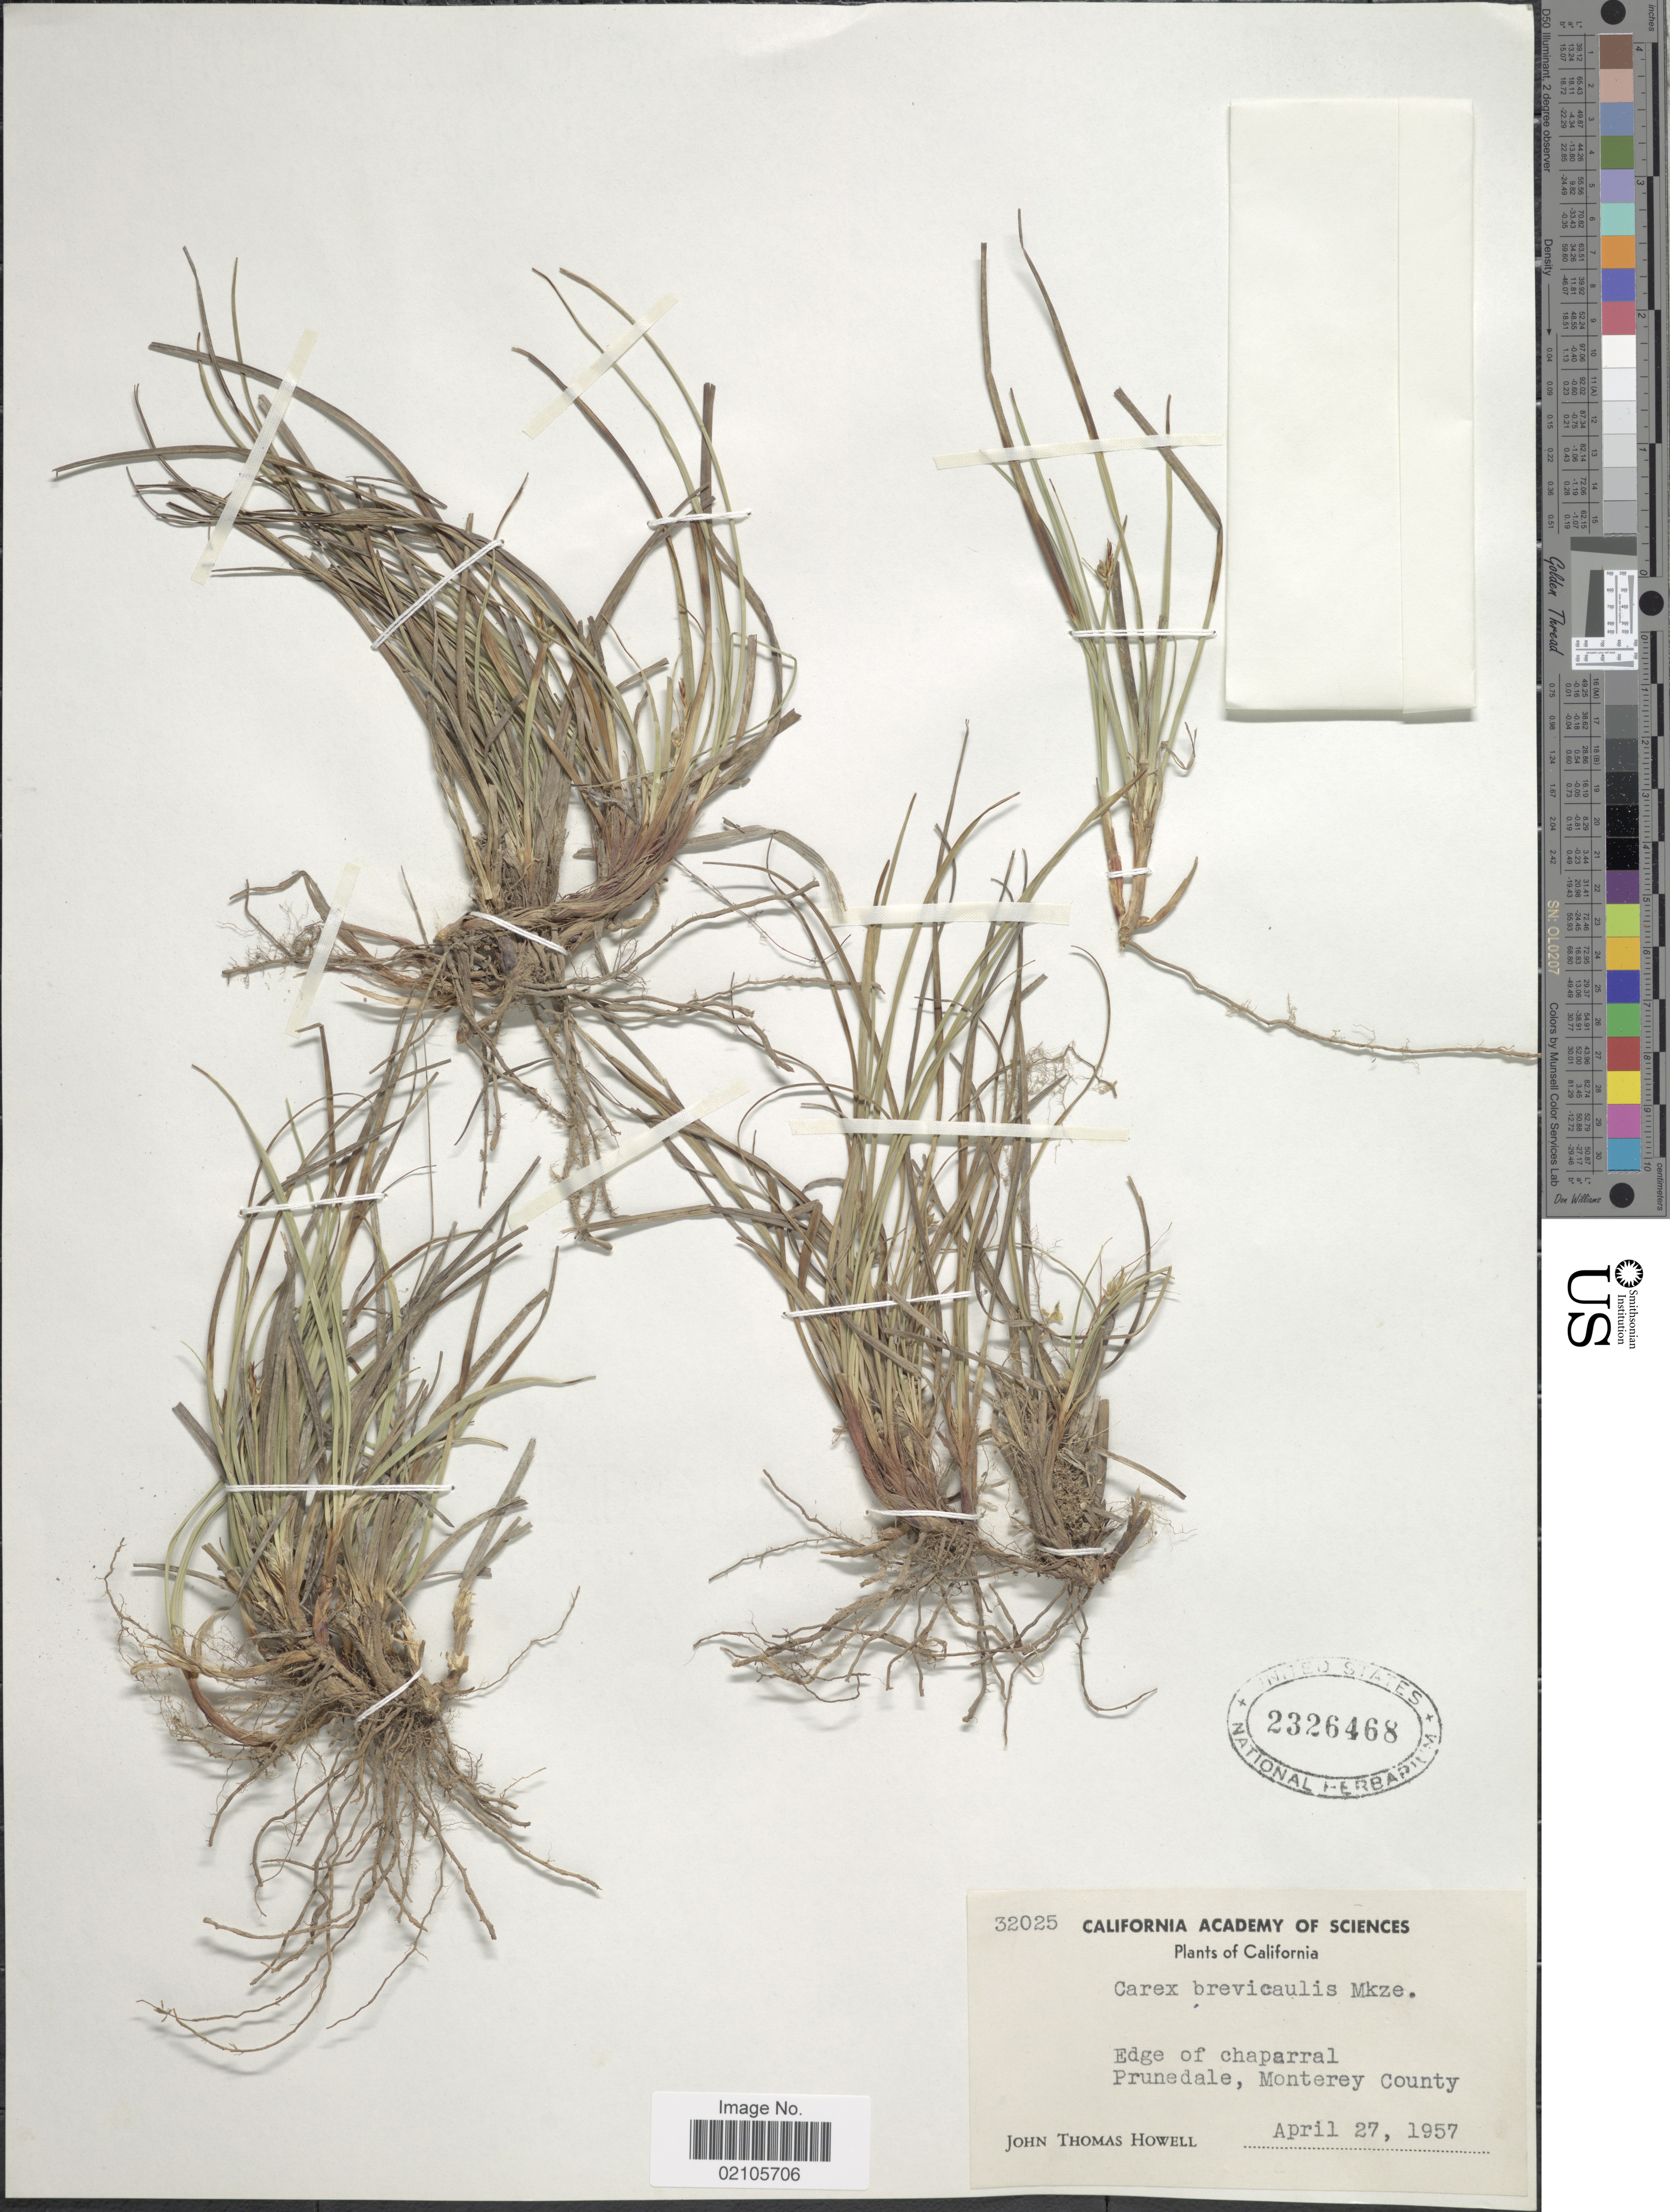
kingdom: Plantae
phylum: Tracheophyta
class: Liliopsida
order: Poales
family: Cyperaceae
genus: Carex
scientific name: Carex brevicaulis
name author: Thouars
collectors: J. T. Howell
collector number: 32025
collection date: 1957-04-27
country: United States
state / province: California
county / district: Monterey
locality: Edge of chaparral, Prunedale, Monterey County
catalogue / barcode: US 2326468